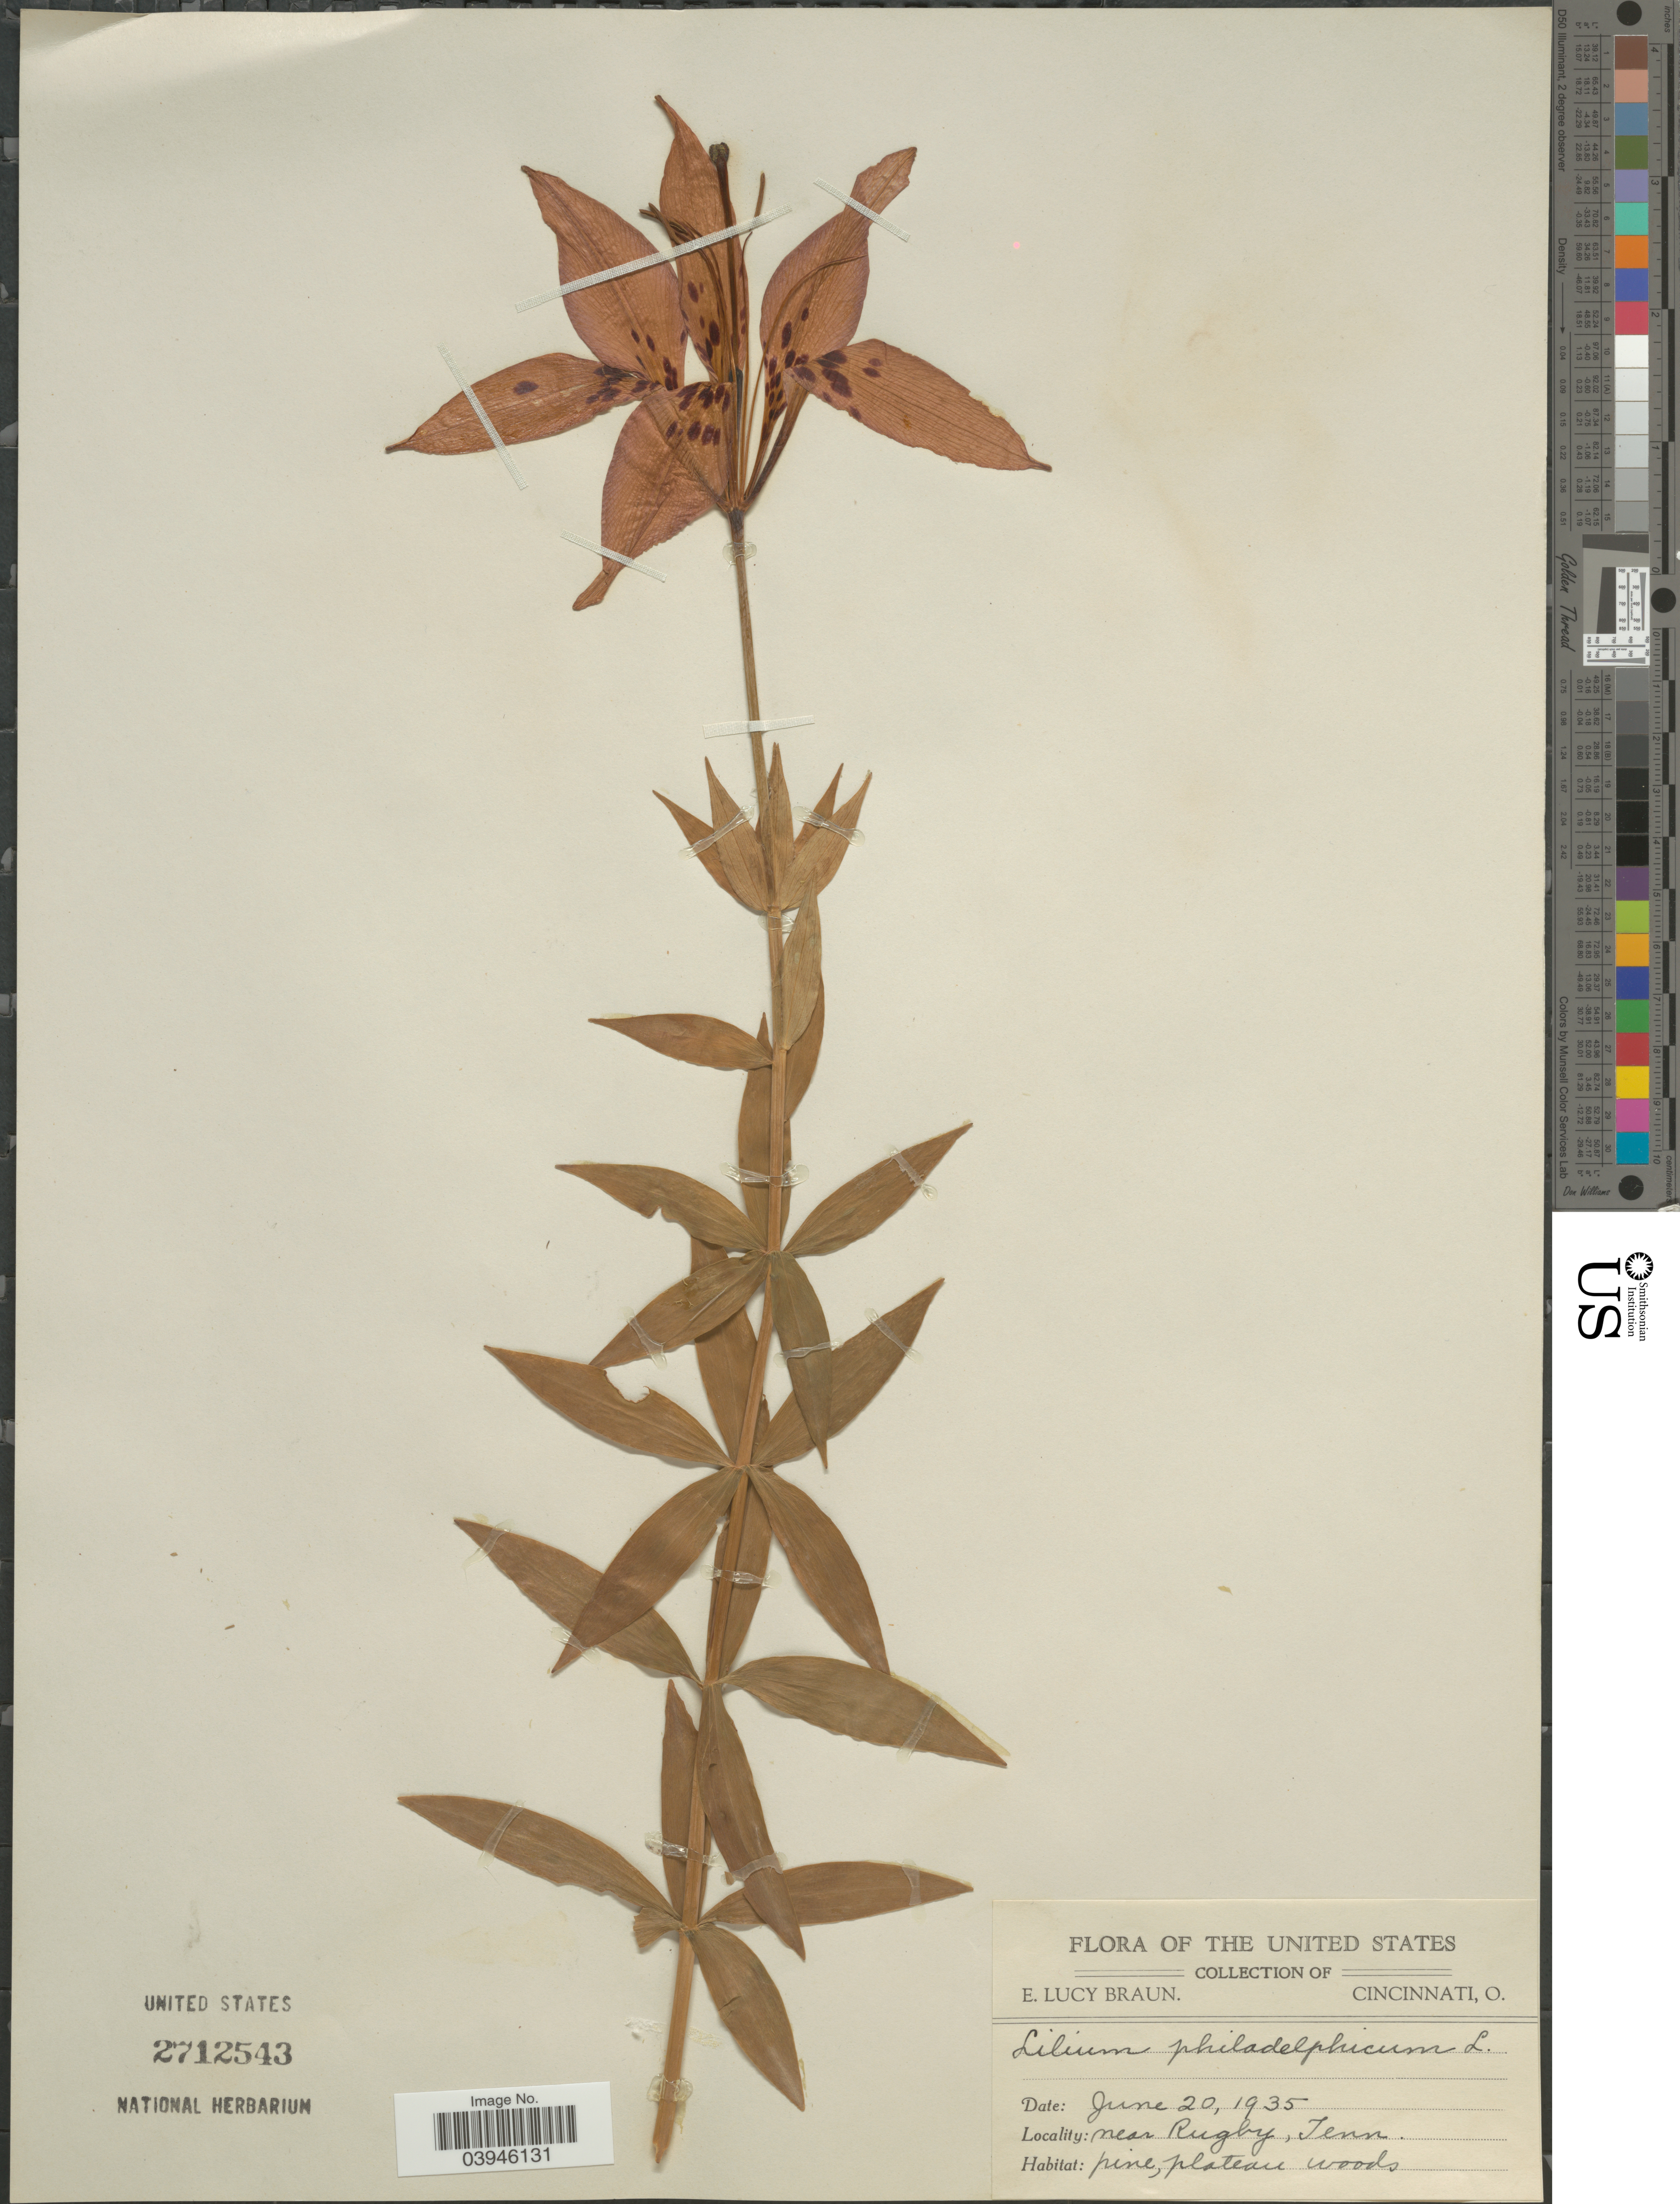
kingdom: Plantae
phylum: Tracheophyta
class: Liliopsida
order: Liliales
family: Liliaceae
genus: Lilium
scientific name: Lilium philadelphicum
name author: L.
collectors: E. L. Braun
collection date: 1935-06-20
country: United States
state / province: Tennessee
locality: Near Rugby.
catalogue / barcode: US 2712543